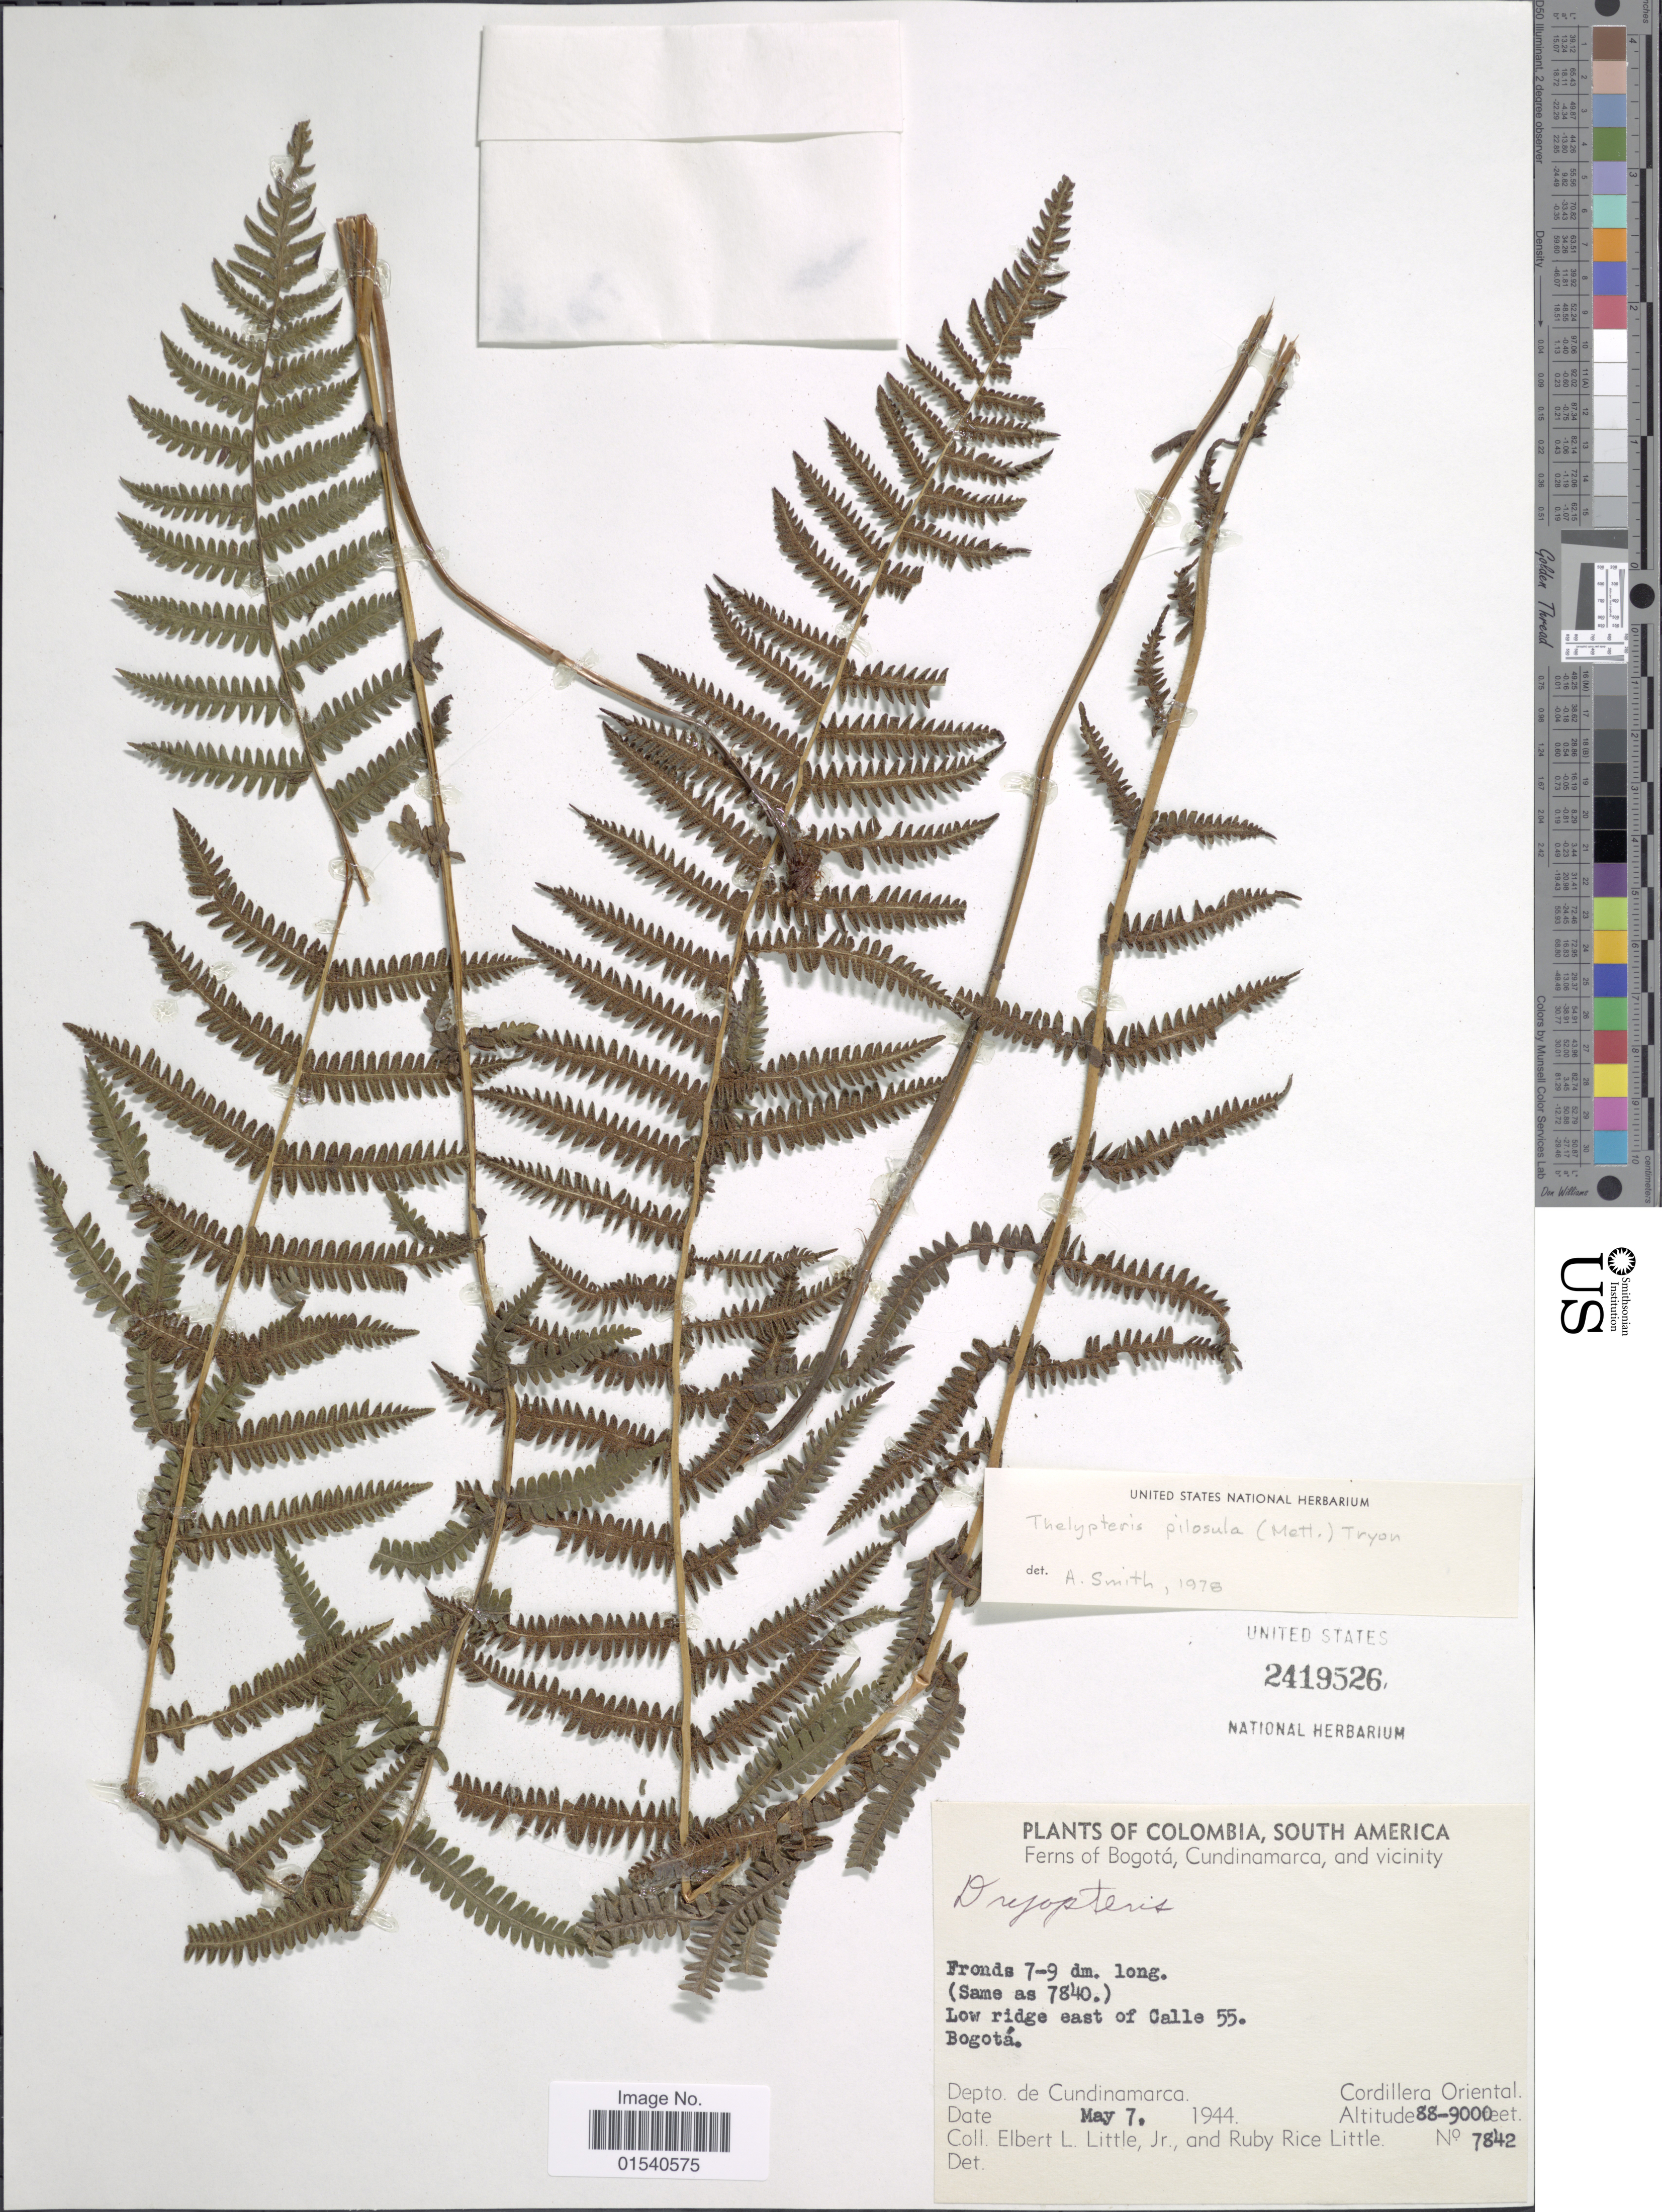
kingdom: Plantae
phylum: Tracheophyta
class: Polypodiopsida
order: Polypodiales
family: Thelypteridaceae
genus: Amauropelta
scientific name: Amauropelta pilosula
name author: (Klotzsch & H. Karst.) Á. Löve & D. Löve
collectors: E. L. Little & R. R. Little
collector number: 7842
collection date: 1944-05-07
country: Colombia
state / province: Cundinamarca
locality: Bogotá, and vicinity, Low ridge east of Calle 55, Depto de Cundinamarca, Cordillera Oriental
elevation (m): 2682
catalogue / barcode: US 2419526